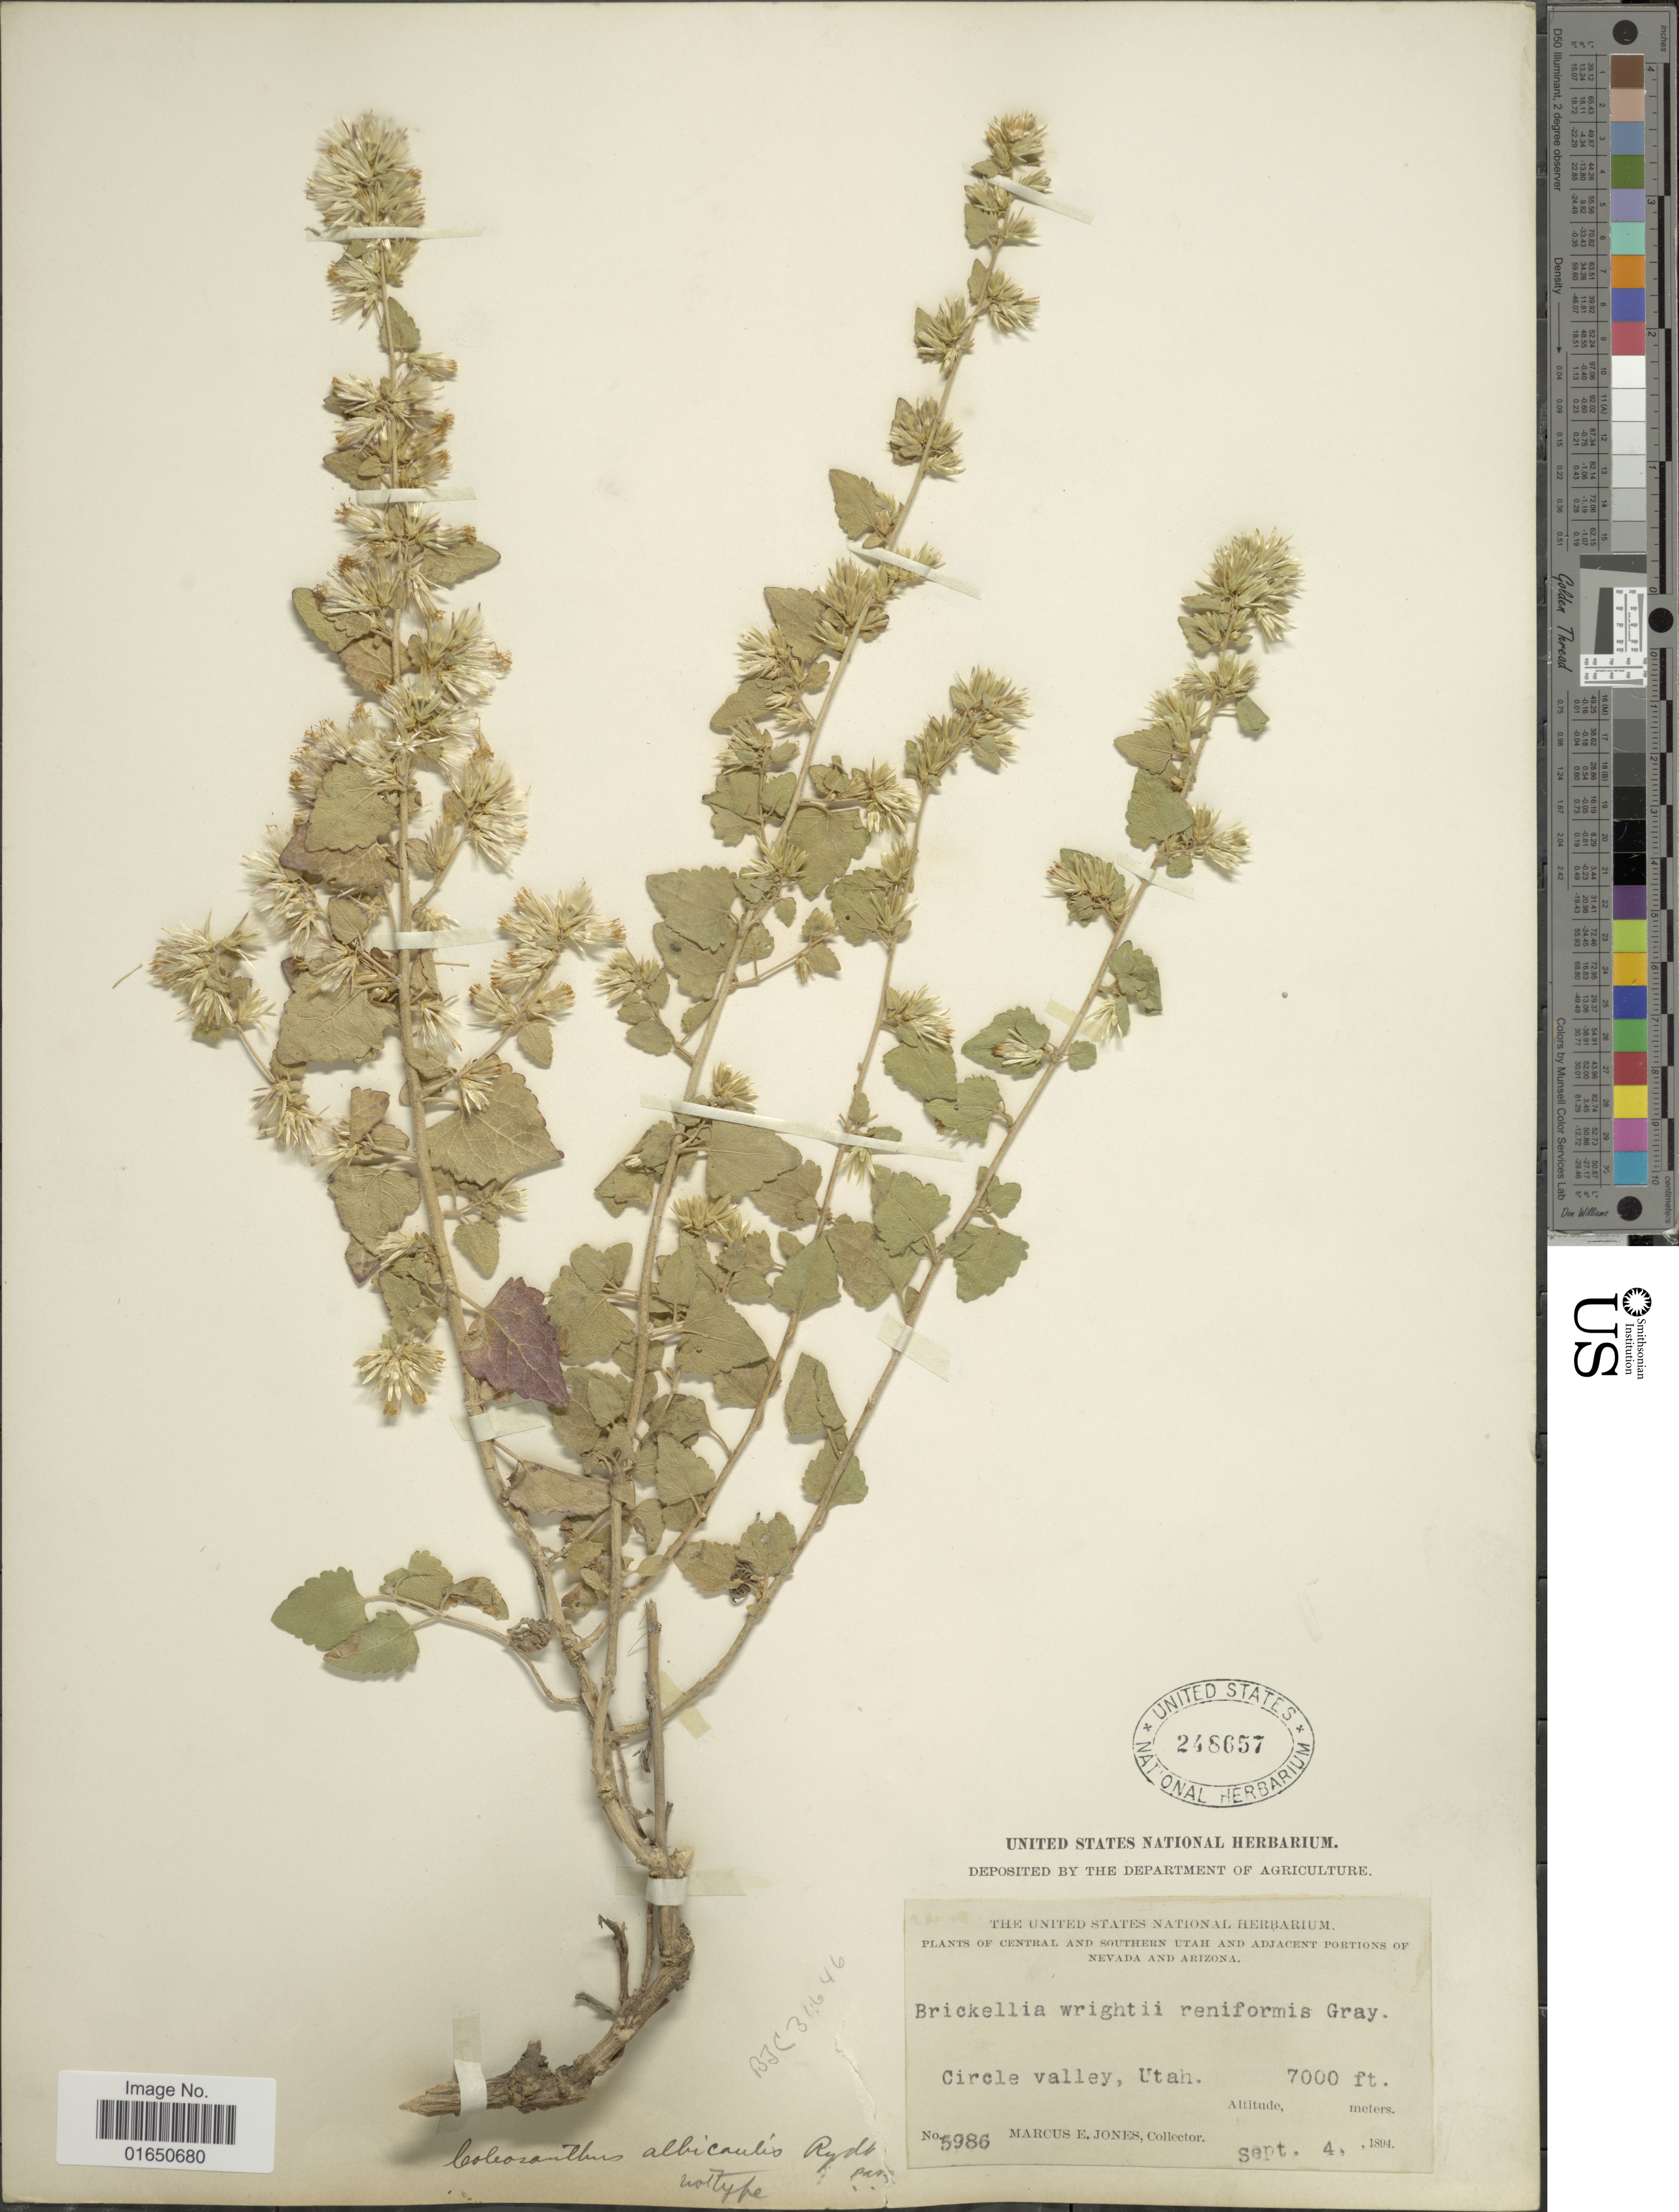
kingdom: Plantae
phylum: Tracheophyta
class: Magnoliopsida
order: Asterales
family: Asteraceae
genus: Brickellia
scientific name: Brickellia californica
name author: (Torr. & A. Gray) A. Gray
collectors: M. E. Jones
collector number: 5986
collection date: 1894-09-04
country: United States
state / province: Utah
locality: Circle Valley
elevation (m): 2134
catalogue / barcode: US 248657